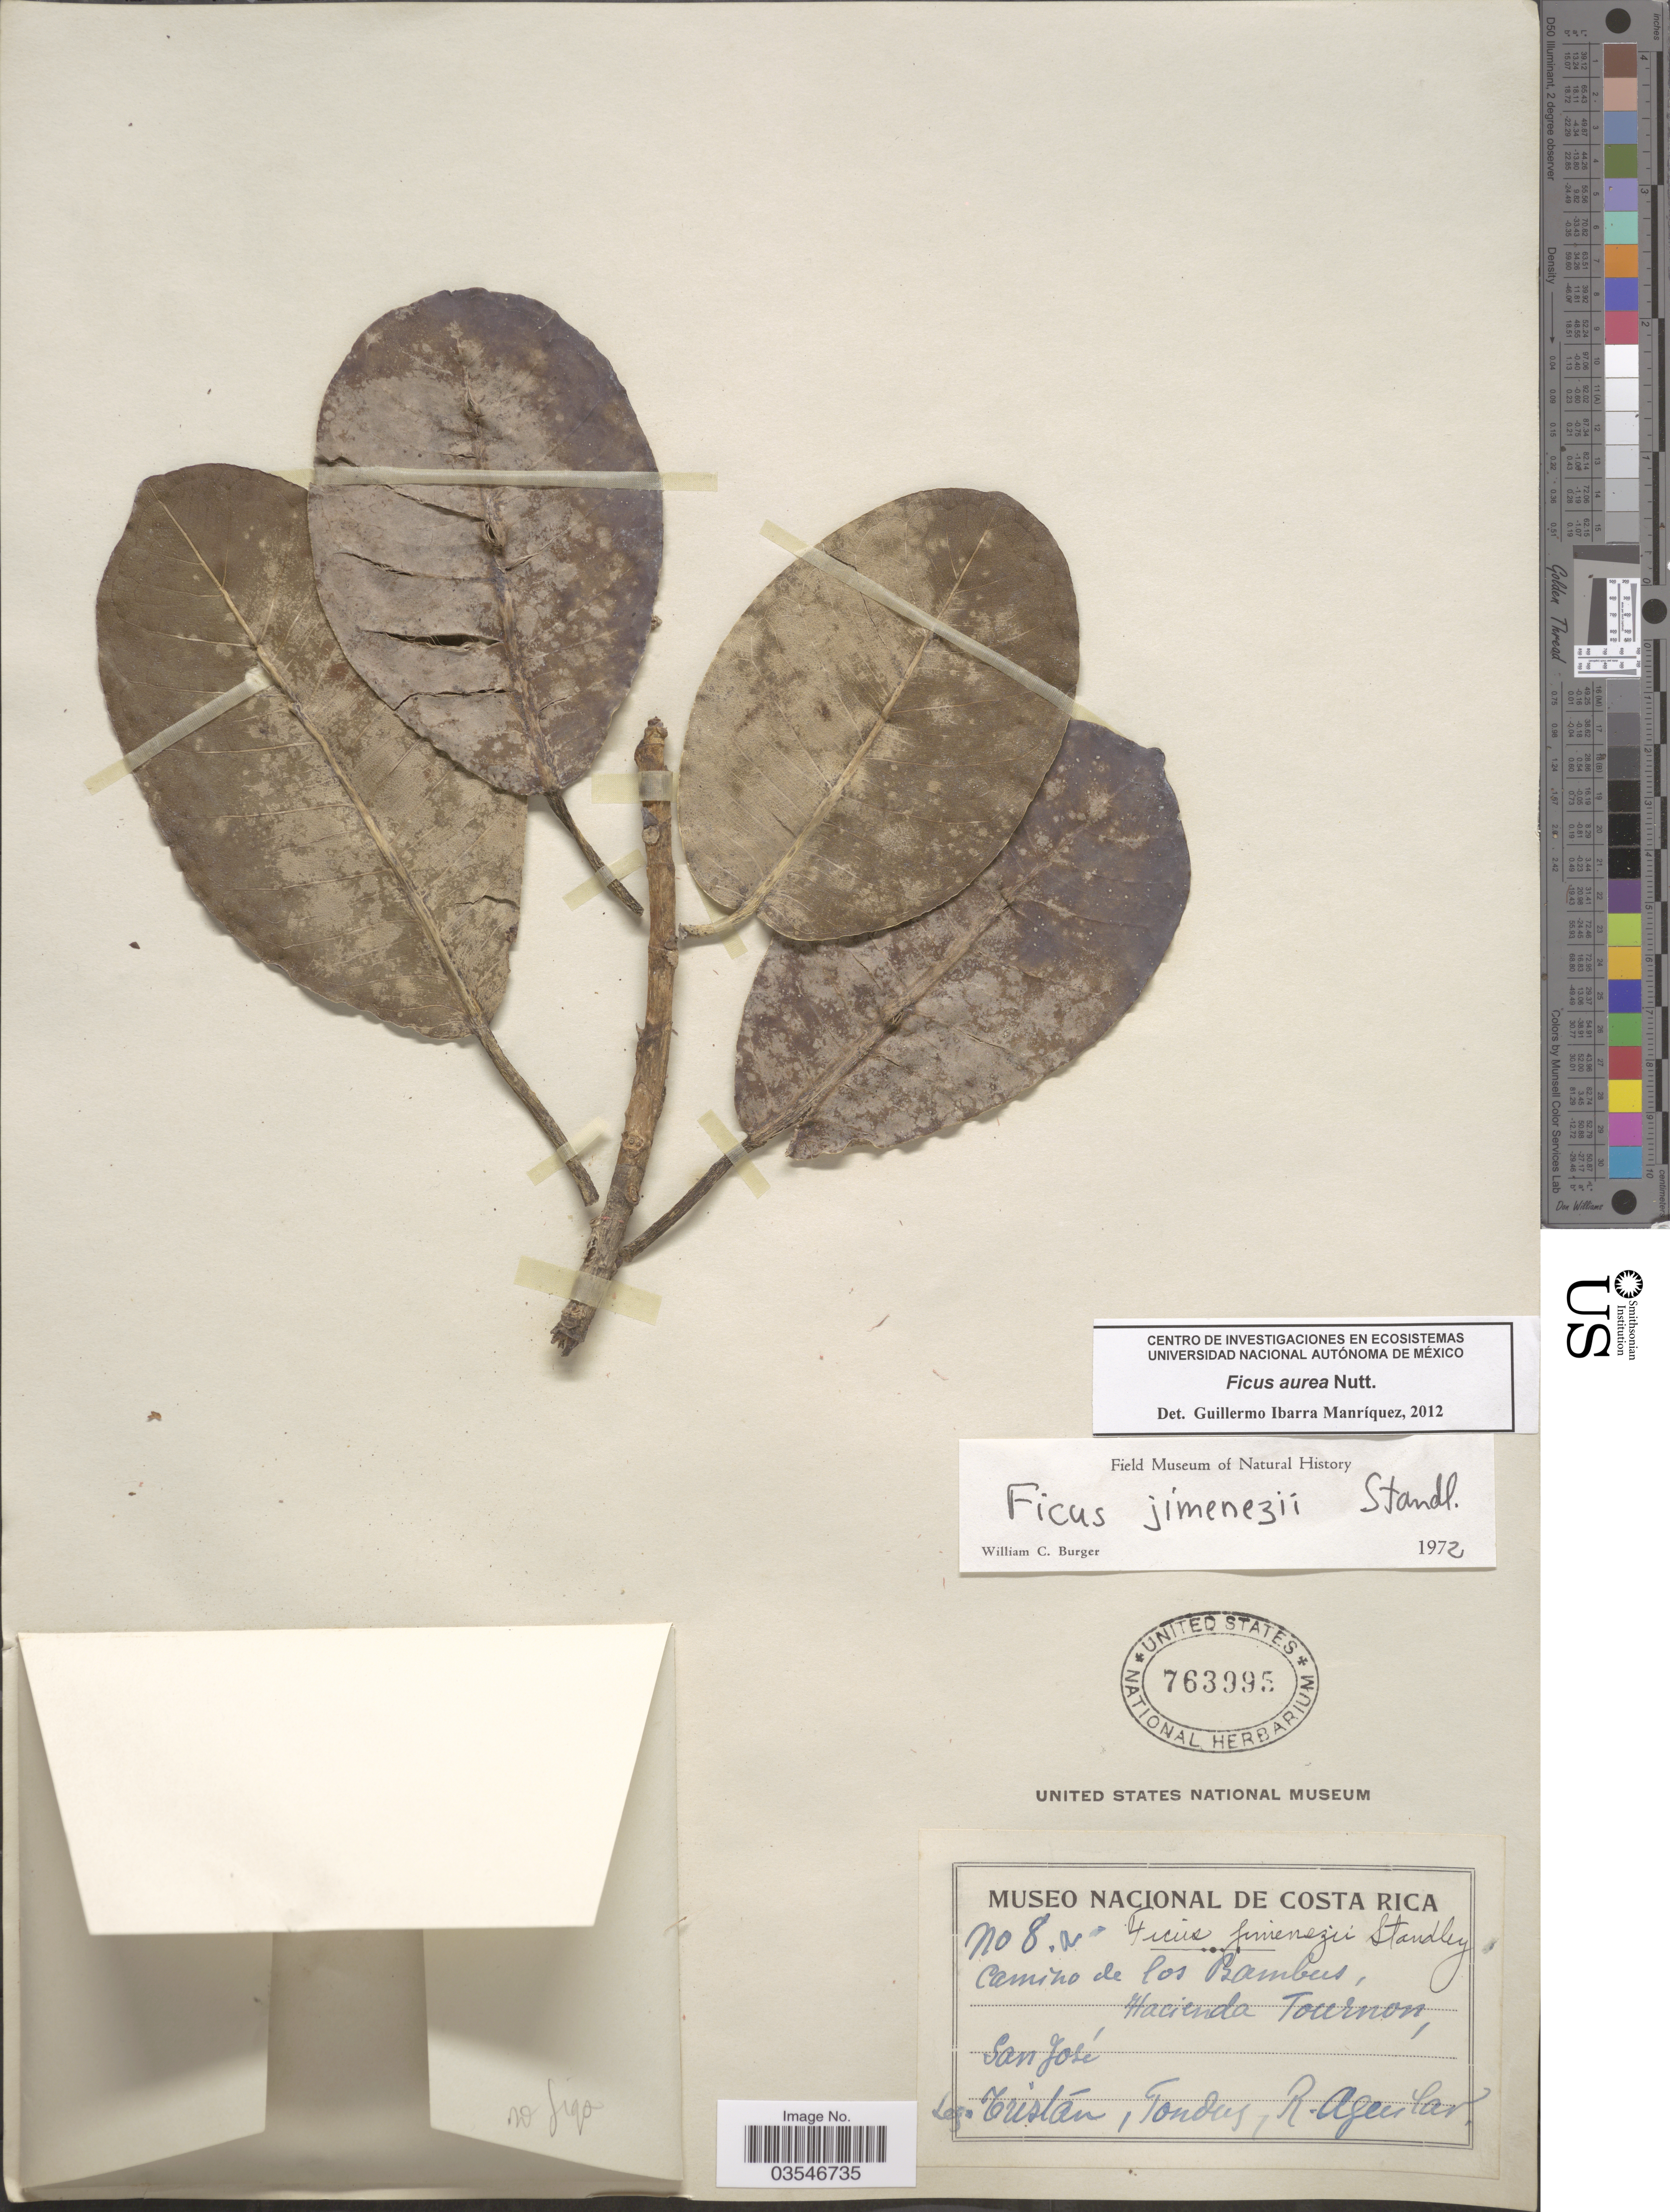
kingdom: Plantae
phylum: Tracheophyta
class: Magnoliopsida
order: Rosales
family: Moraceae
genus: Ficus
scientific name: Ficus aurea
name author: Nutt.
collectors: Tristán, Tonduz & R. Aguilar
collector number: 8a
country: Costa Rica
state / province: San José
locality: Camino de los Bambas, Hacienda Tournon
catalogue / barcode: US 763995